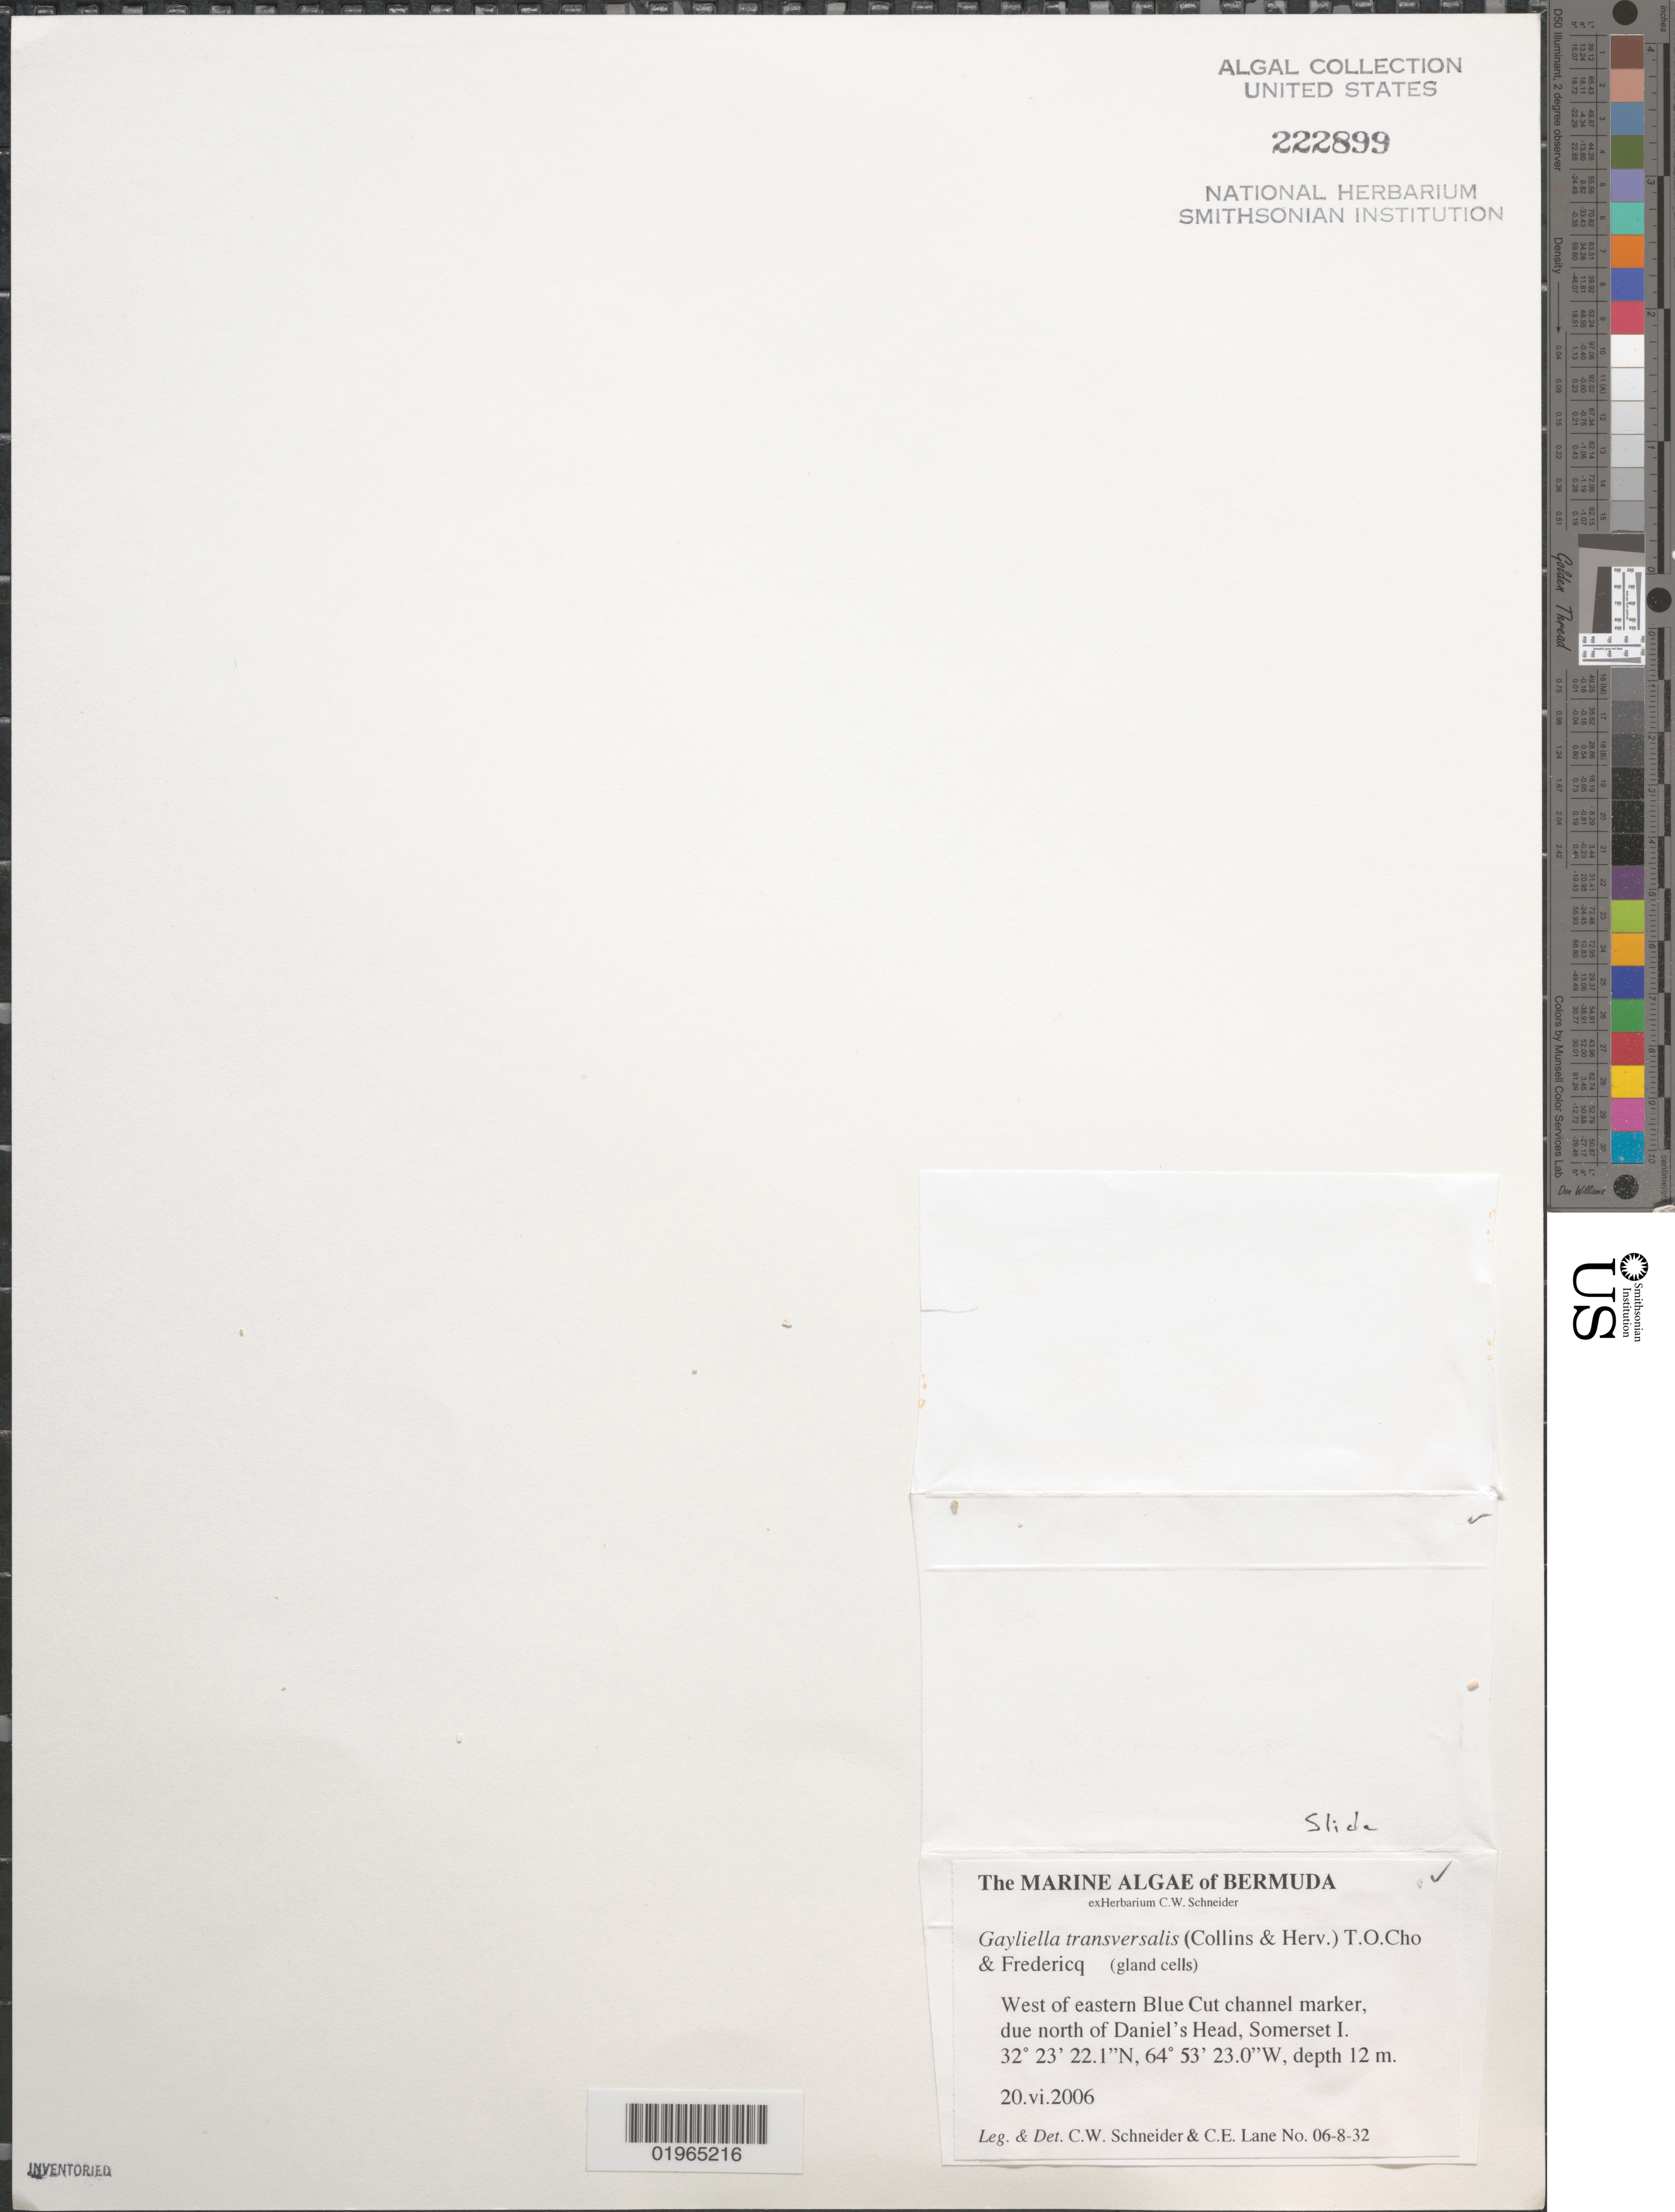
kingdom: Plantae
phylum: Rhodophyta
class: Florideophyceae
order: Ceramiales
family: Ceramiaceae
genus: Gayliella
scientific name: Gayliella transversalis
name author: (Collins & A.B. Hervey) T.O. Cho & Fredericq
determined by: Ballantine, D. L.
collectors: C. W. Schneider & C. E. Lane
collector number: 06-8-32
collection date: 2006-06-20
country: Bermuda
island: Somerset Island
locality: West of eastern Blue Cut channel marker, due north of Daniel's Head.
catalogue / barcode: US 222899